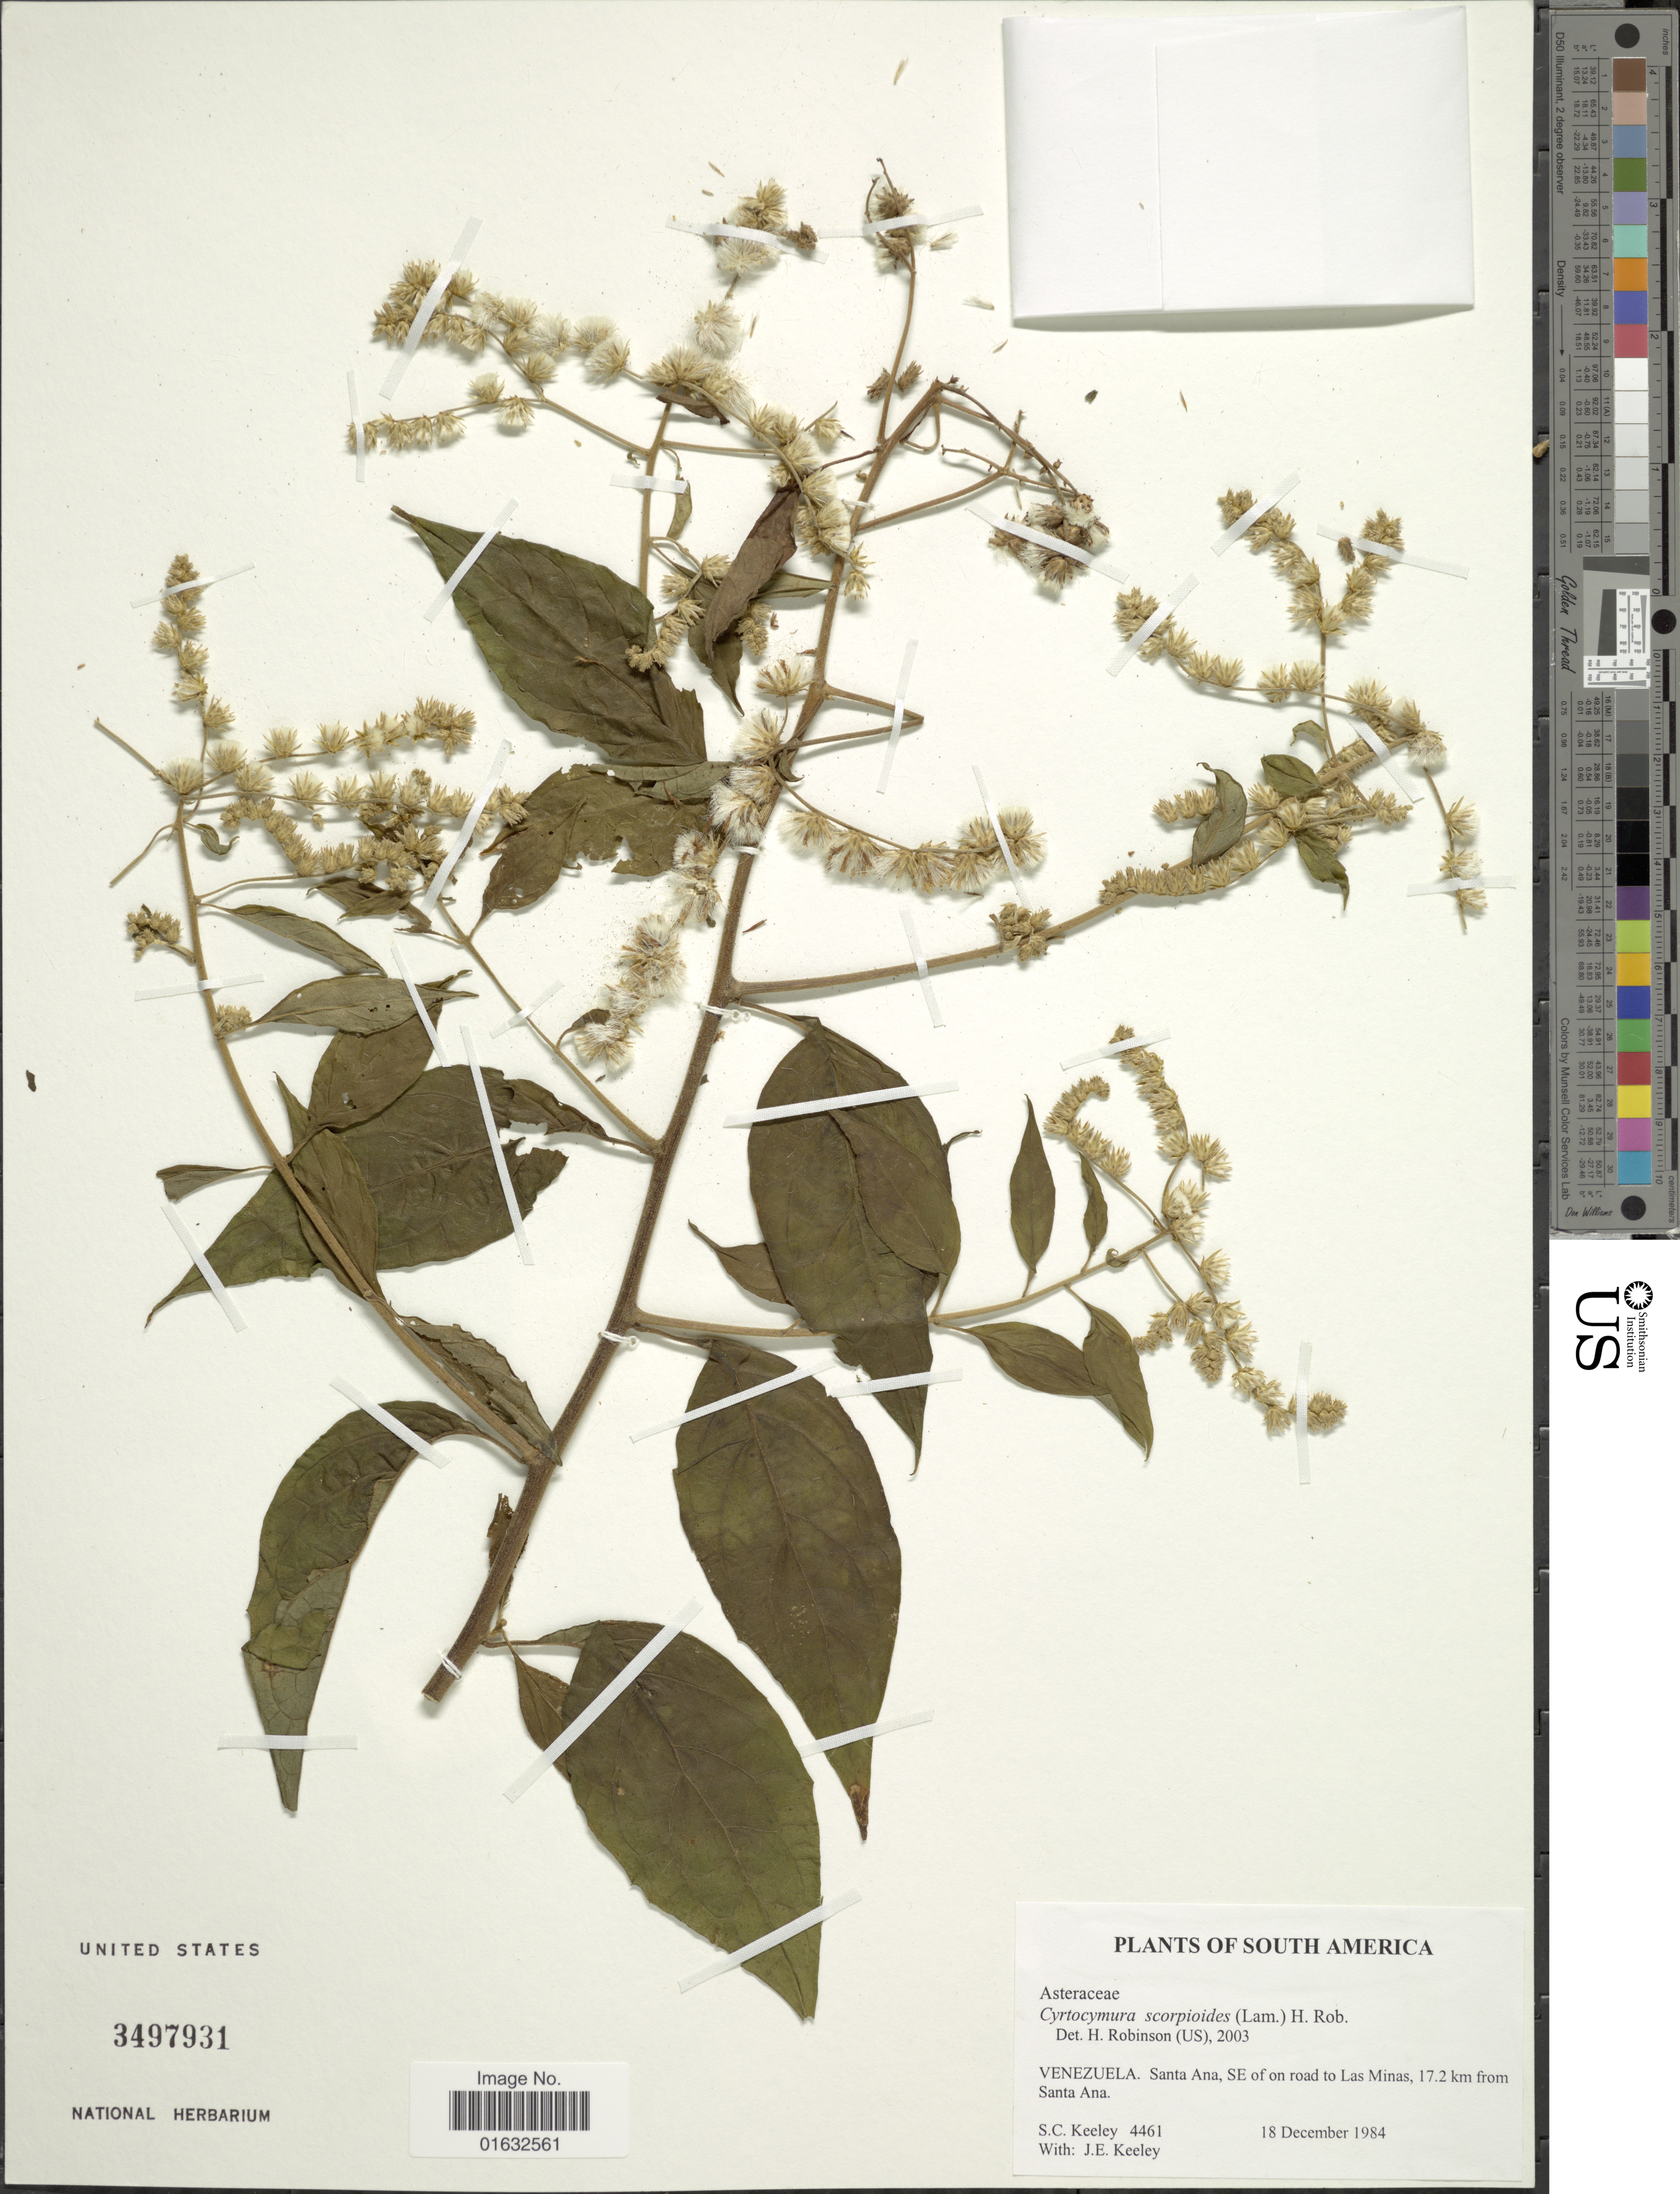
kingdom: Plantae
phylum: Tracheophyta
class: Magnoliopsida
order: Asterales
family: Asteraceae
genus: Cyrtocymura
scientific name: Cyrtocymura scorpioides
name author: (Lam.) H. Rob.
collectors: S. C. Keeley & J. E. Keeley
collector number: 4461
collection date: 1984-12-18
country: Venezuela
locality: Santa Ana, SE of on road to Las Minas, 17.2 km from Santa Ana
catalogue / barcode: US 3497931